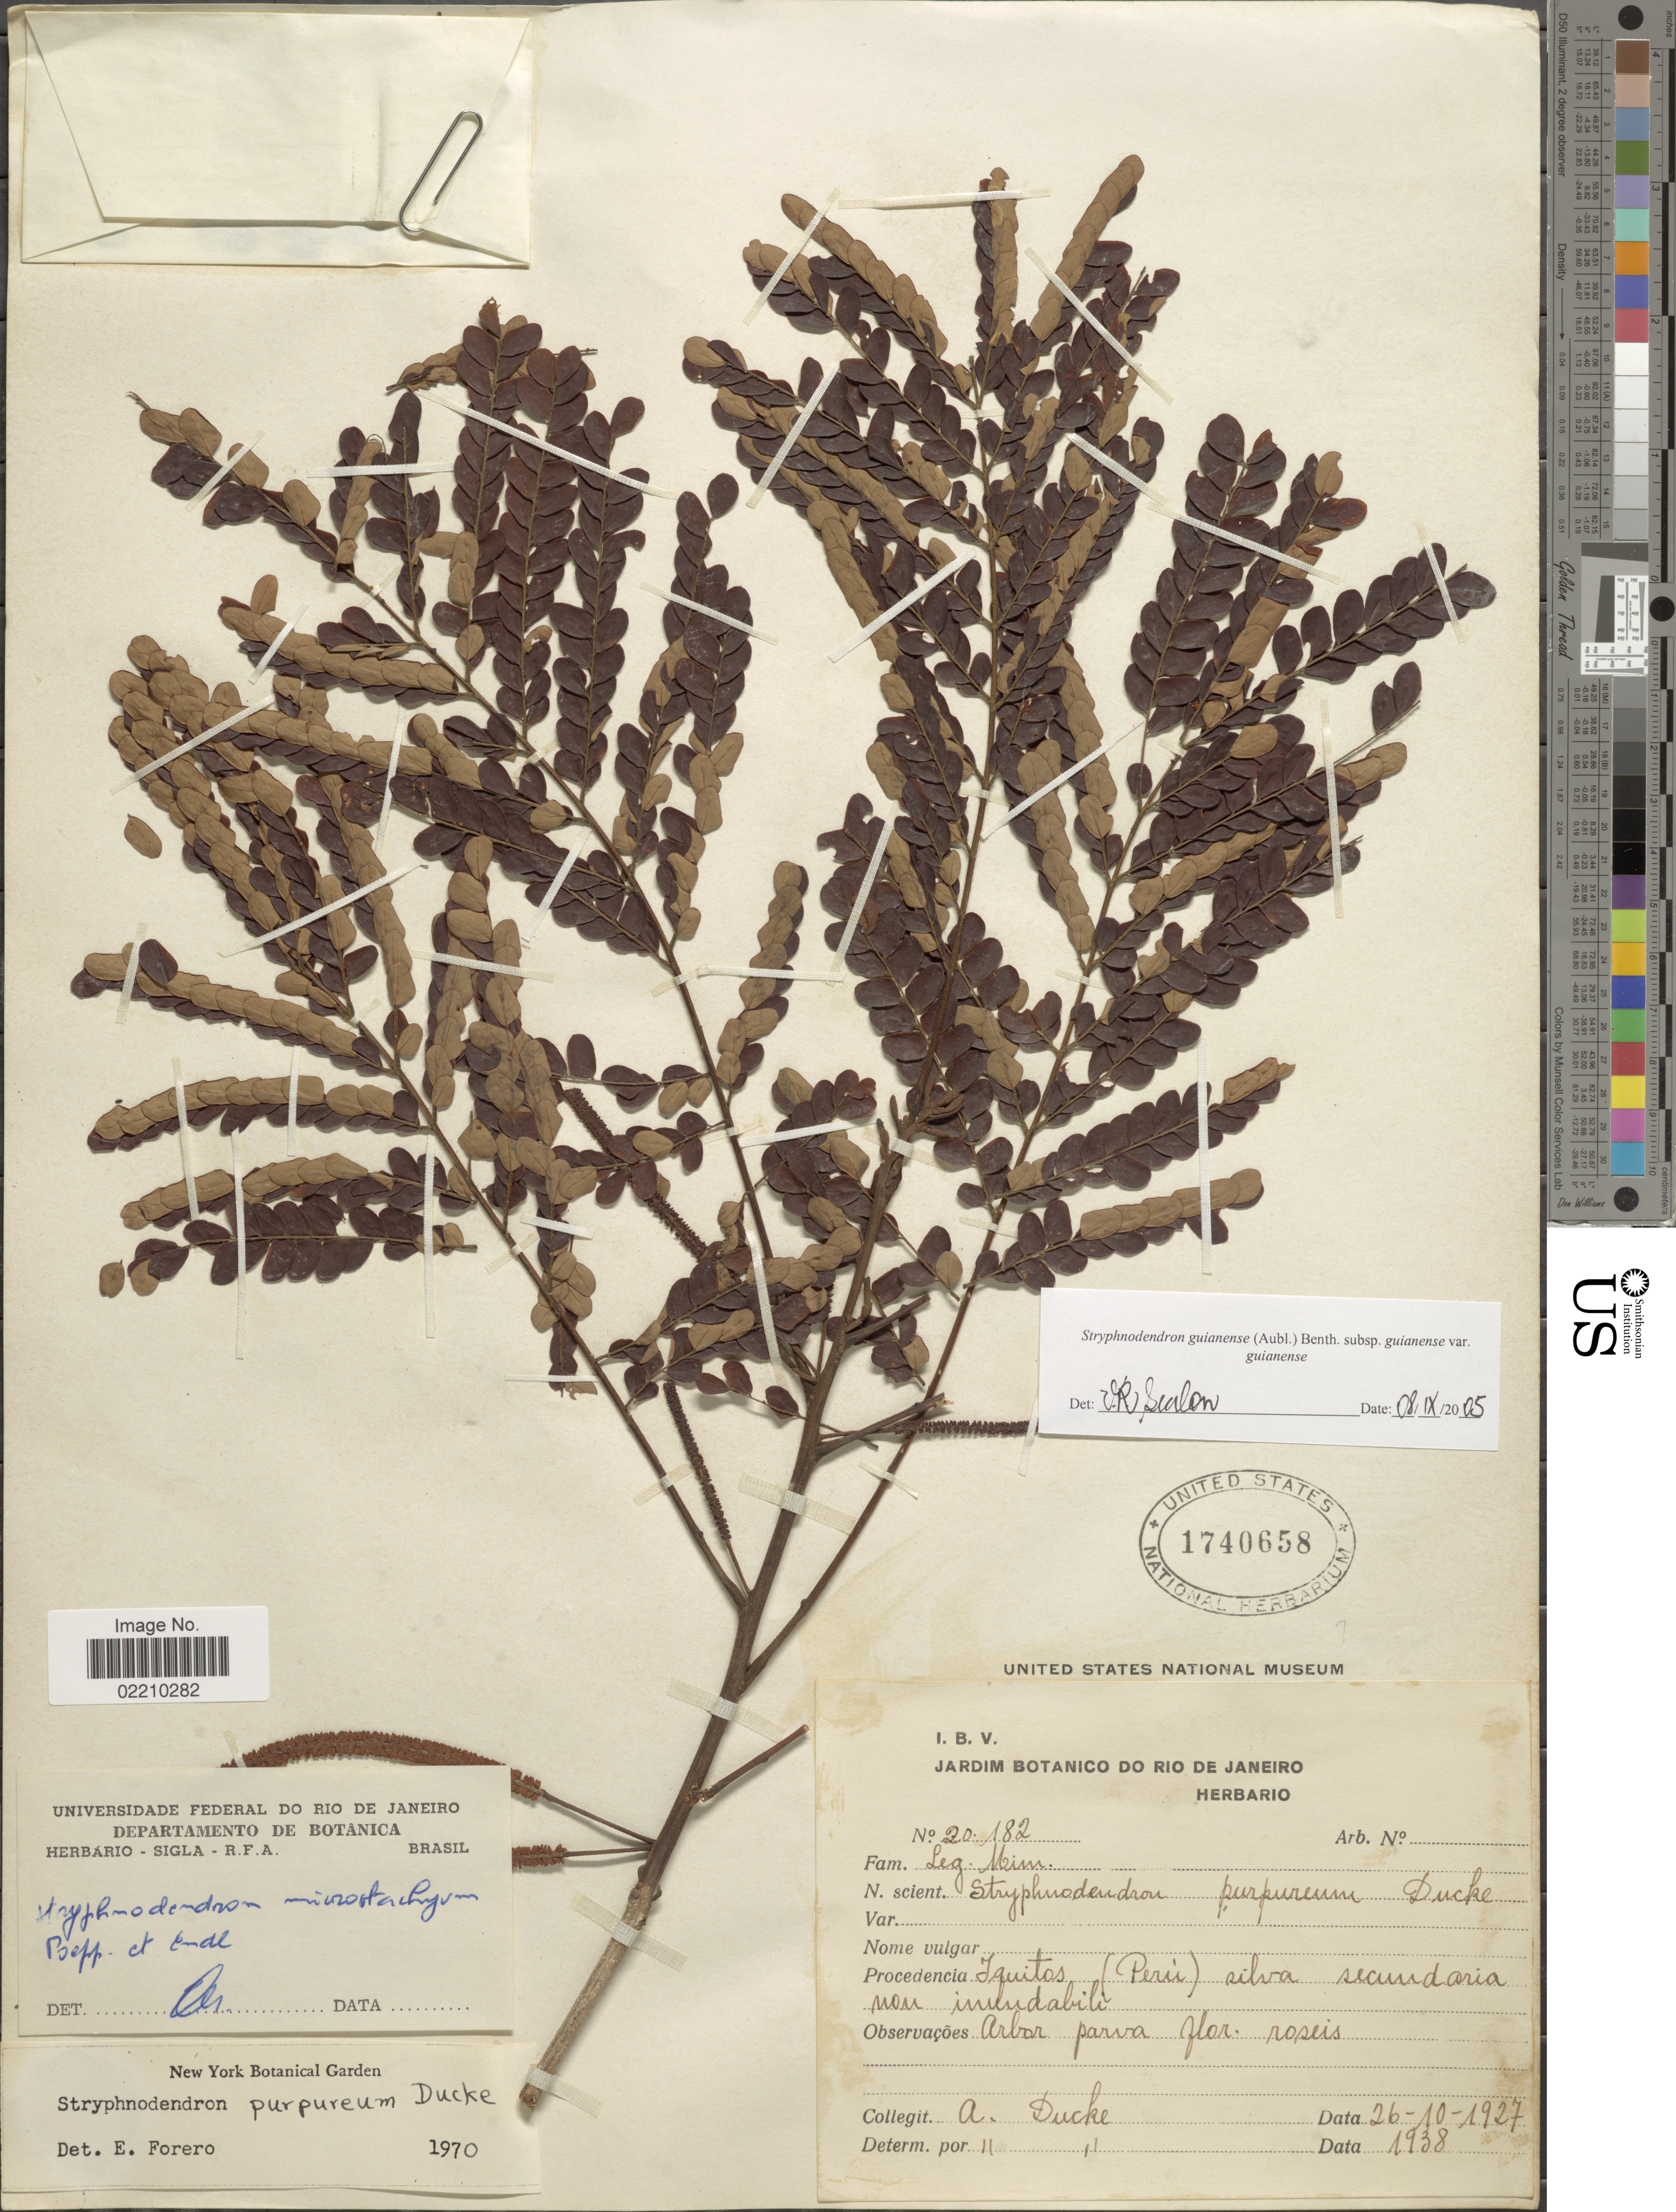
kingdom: Plantae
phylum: Tracheophyta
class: Magnoliopsida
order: Fabales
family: Fabaceae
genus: Stryphnodendron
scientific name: Stryphnodendron microstachyum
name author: Poepp.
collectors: A. Ducke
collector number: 20182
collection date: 1927-10-26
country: Peru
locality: Iquitos (Perú) silva secundaria non inundabili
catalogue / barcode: US 1740658